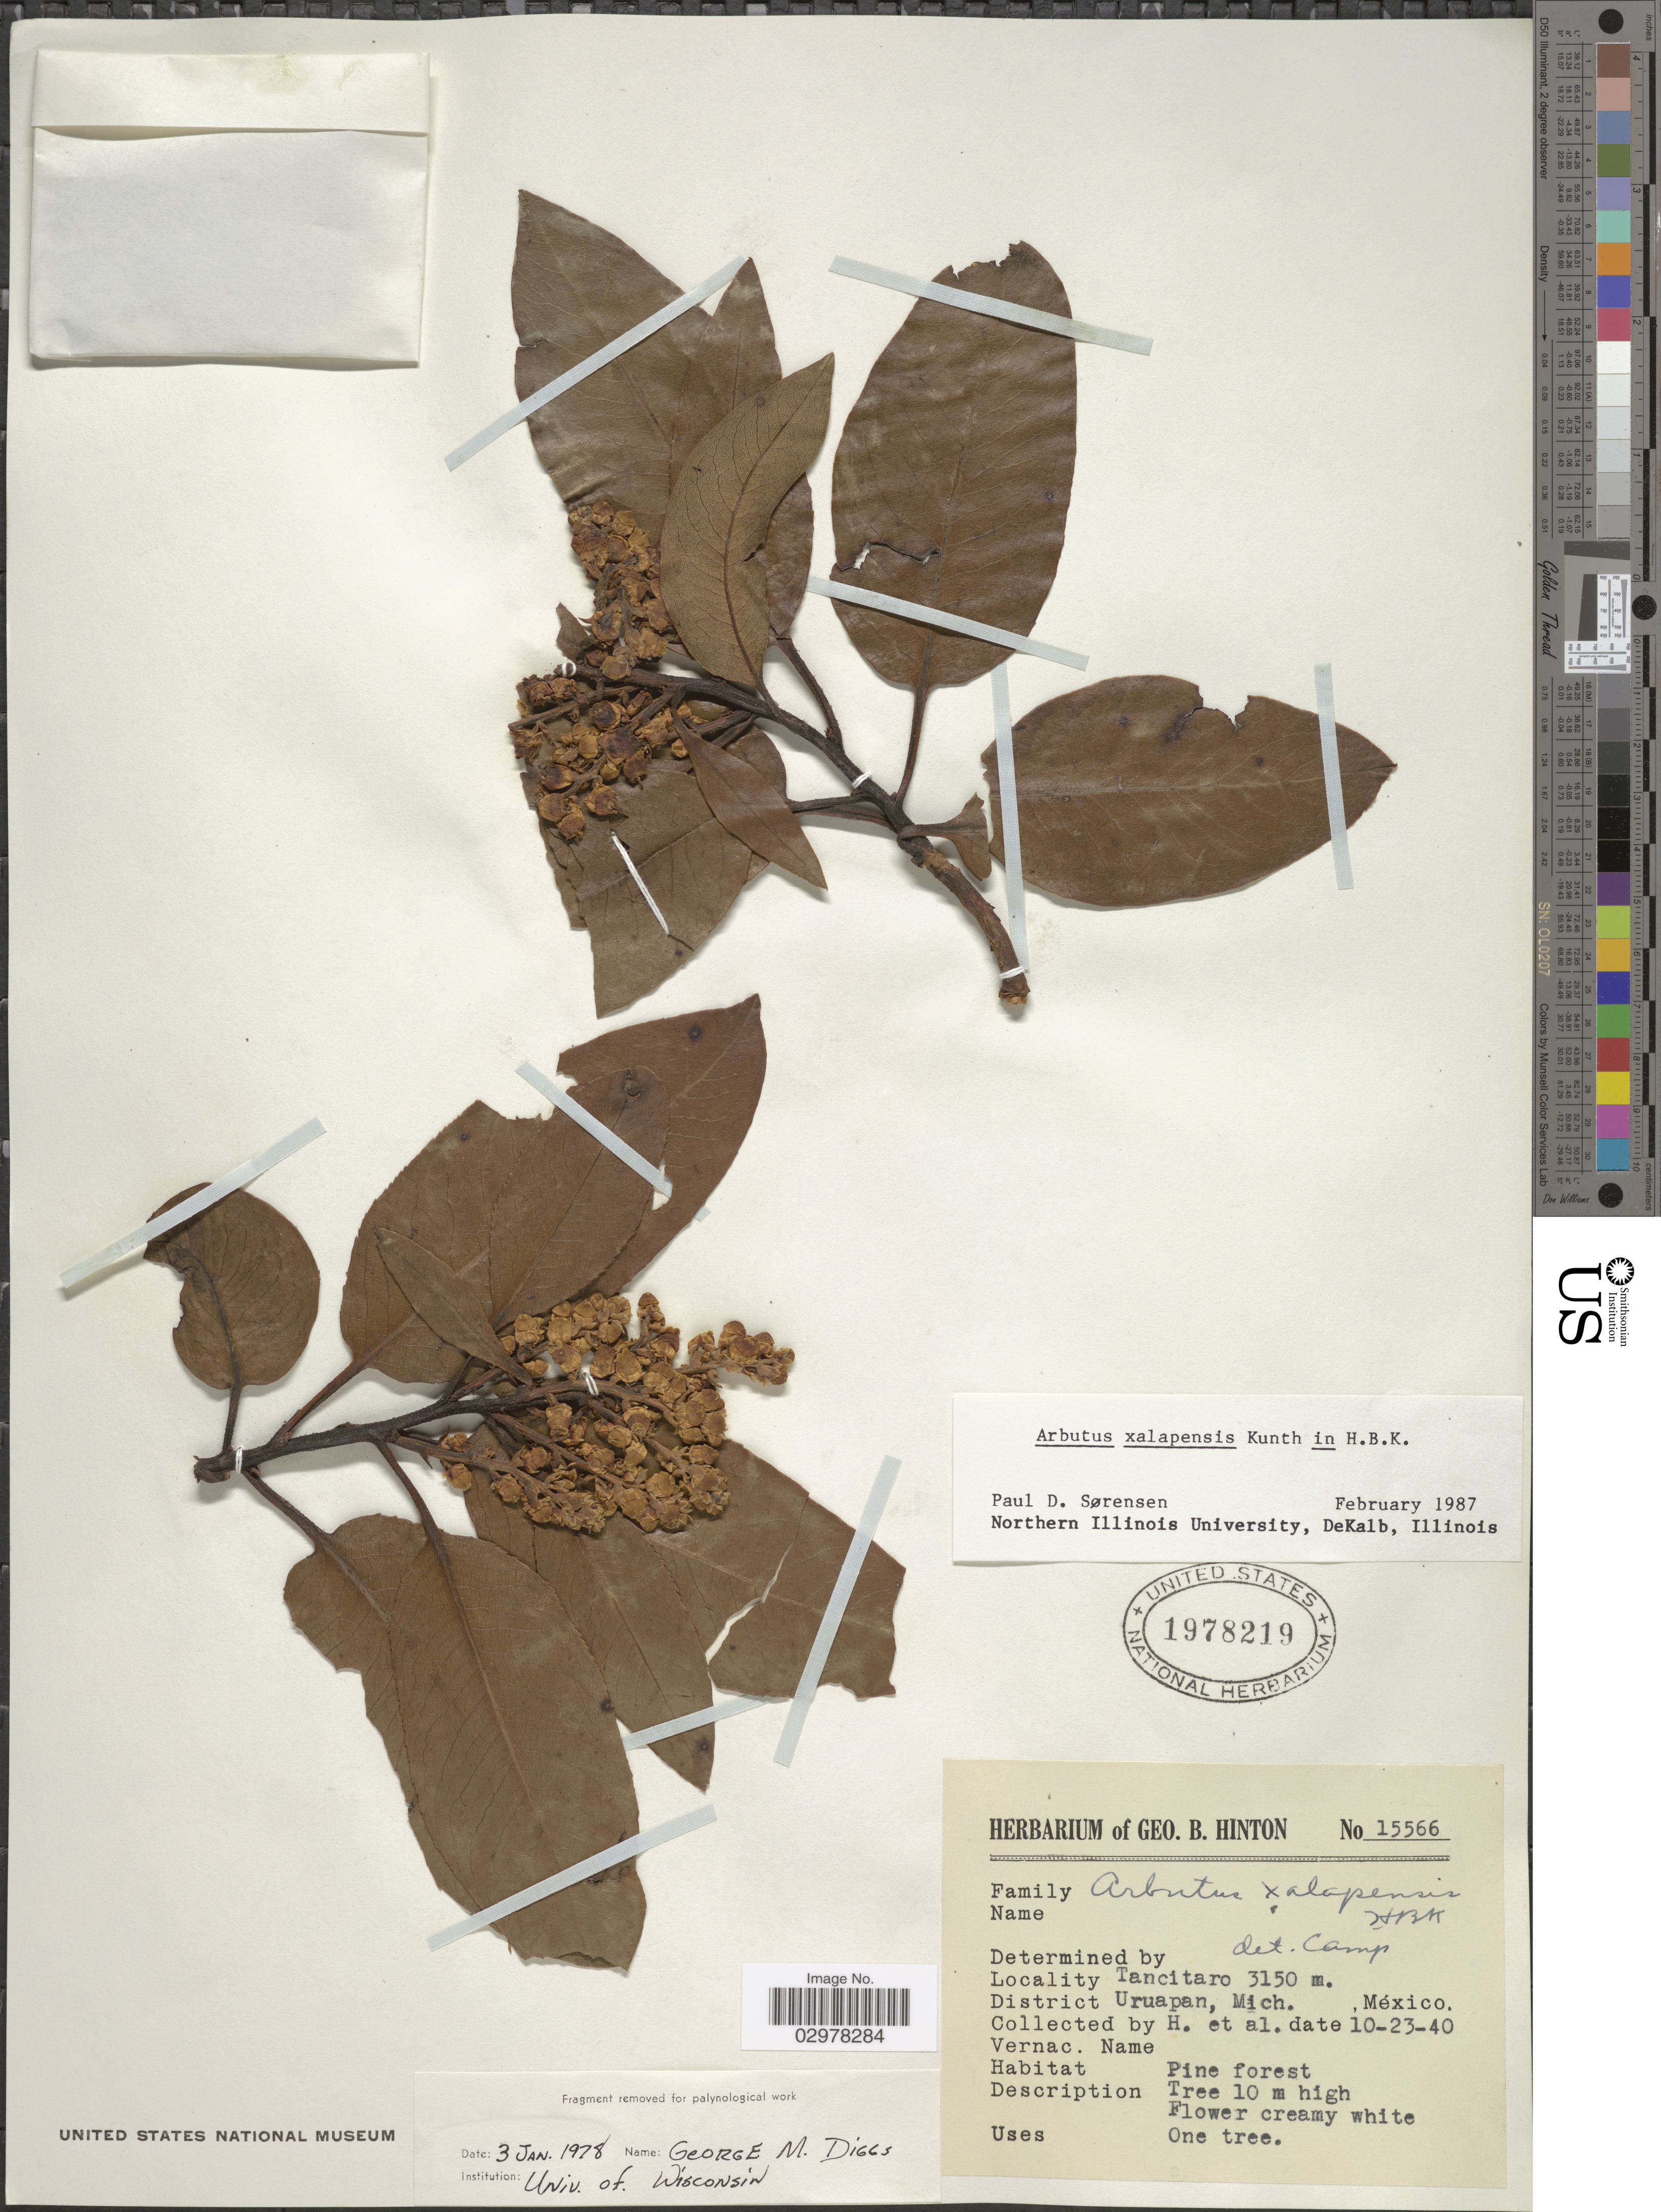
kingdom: Plantae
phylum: Tracheophyta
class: Magnoliopsida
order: Ericales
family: Ericaceae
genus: Arbutus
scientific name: Arbutus xalapensis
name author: Kunth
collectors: G. B. Hinton & et al.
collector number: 15566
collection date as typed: Transcribed d/m/y: 23/10/40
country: Mexico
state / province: Michoacán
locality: Tancitaro, District Uruapan.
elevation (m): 3150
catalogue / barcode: US 1978219